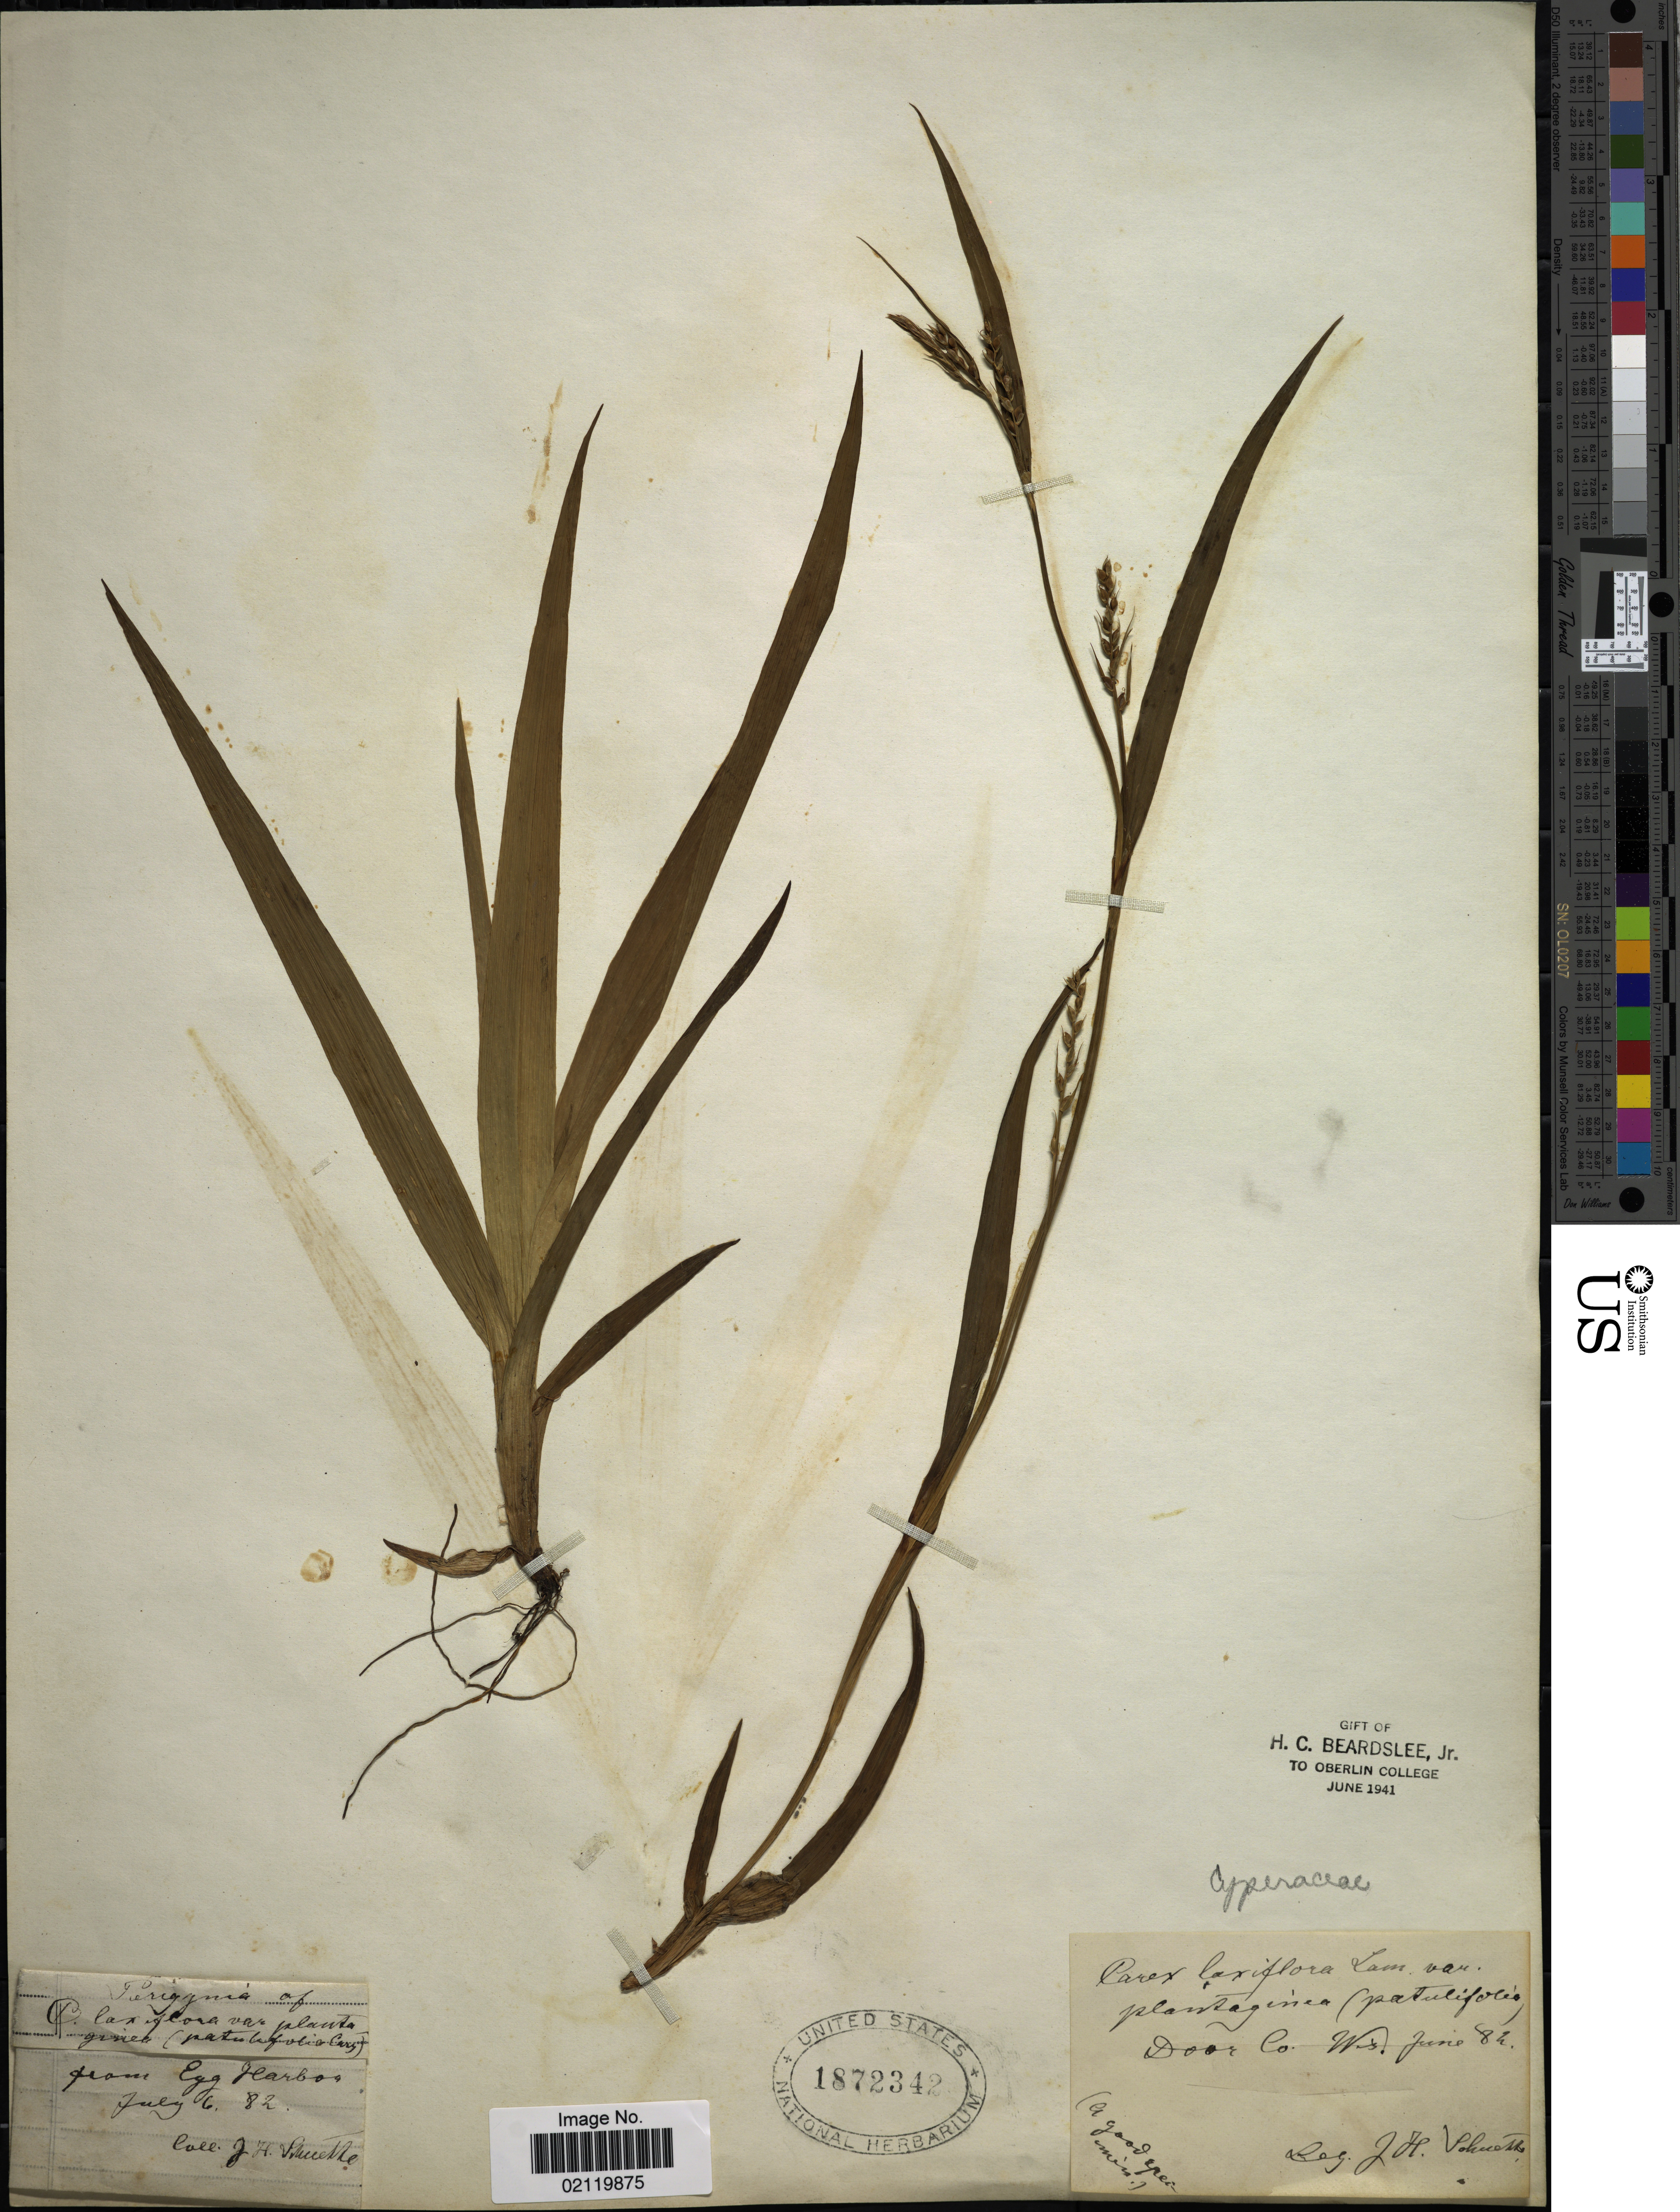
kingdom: Plantae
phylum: Tracheophyta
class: Liliopsida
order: Poales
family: Cyperaceae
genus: Carex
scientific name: Carex laxiflora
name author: Lam.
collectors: J. H. Schuette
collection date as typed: Transcribed d/m/y: /6/82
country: United States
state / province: Wisconsin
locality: Door Co.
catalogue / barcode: US 1872342-2